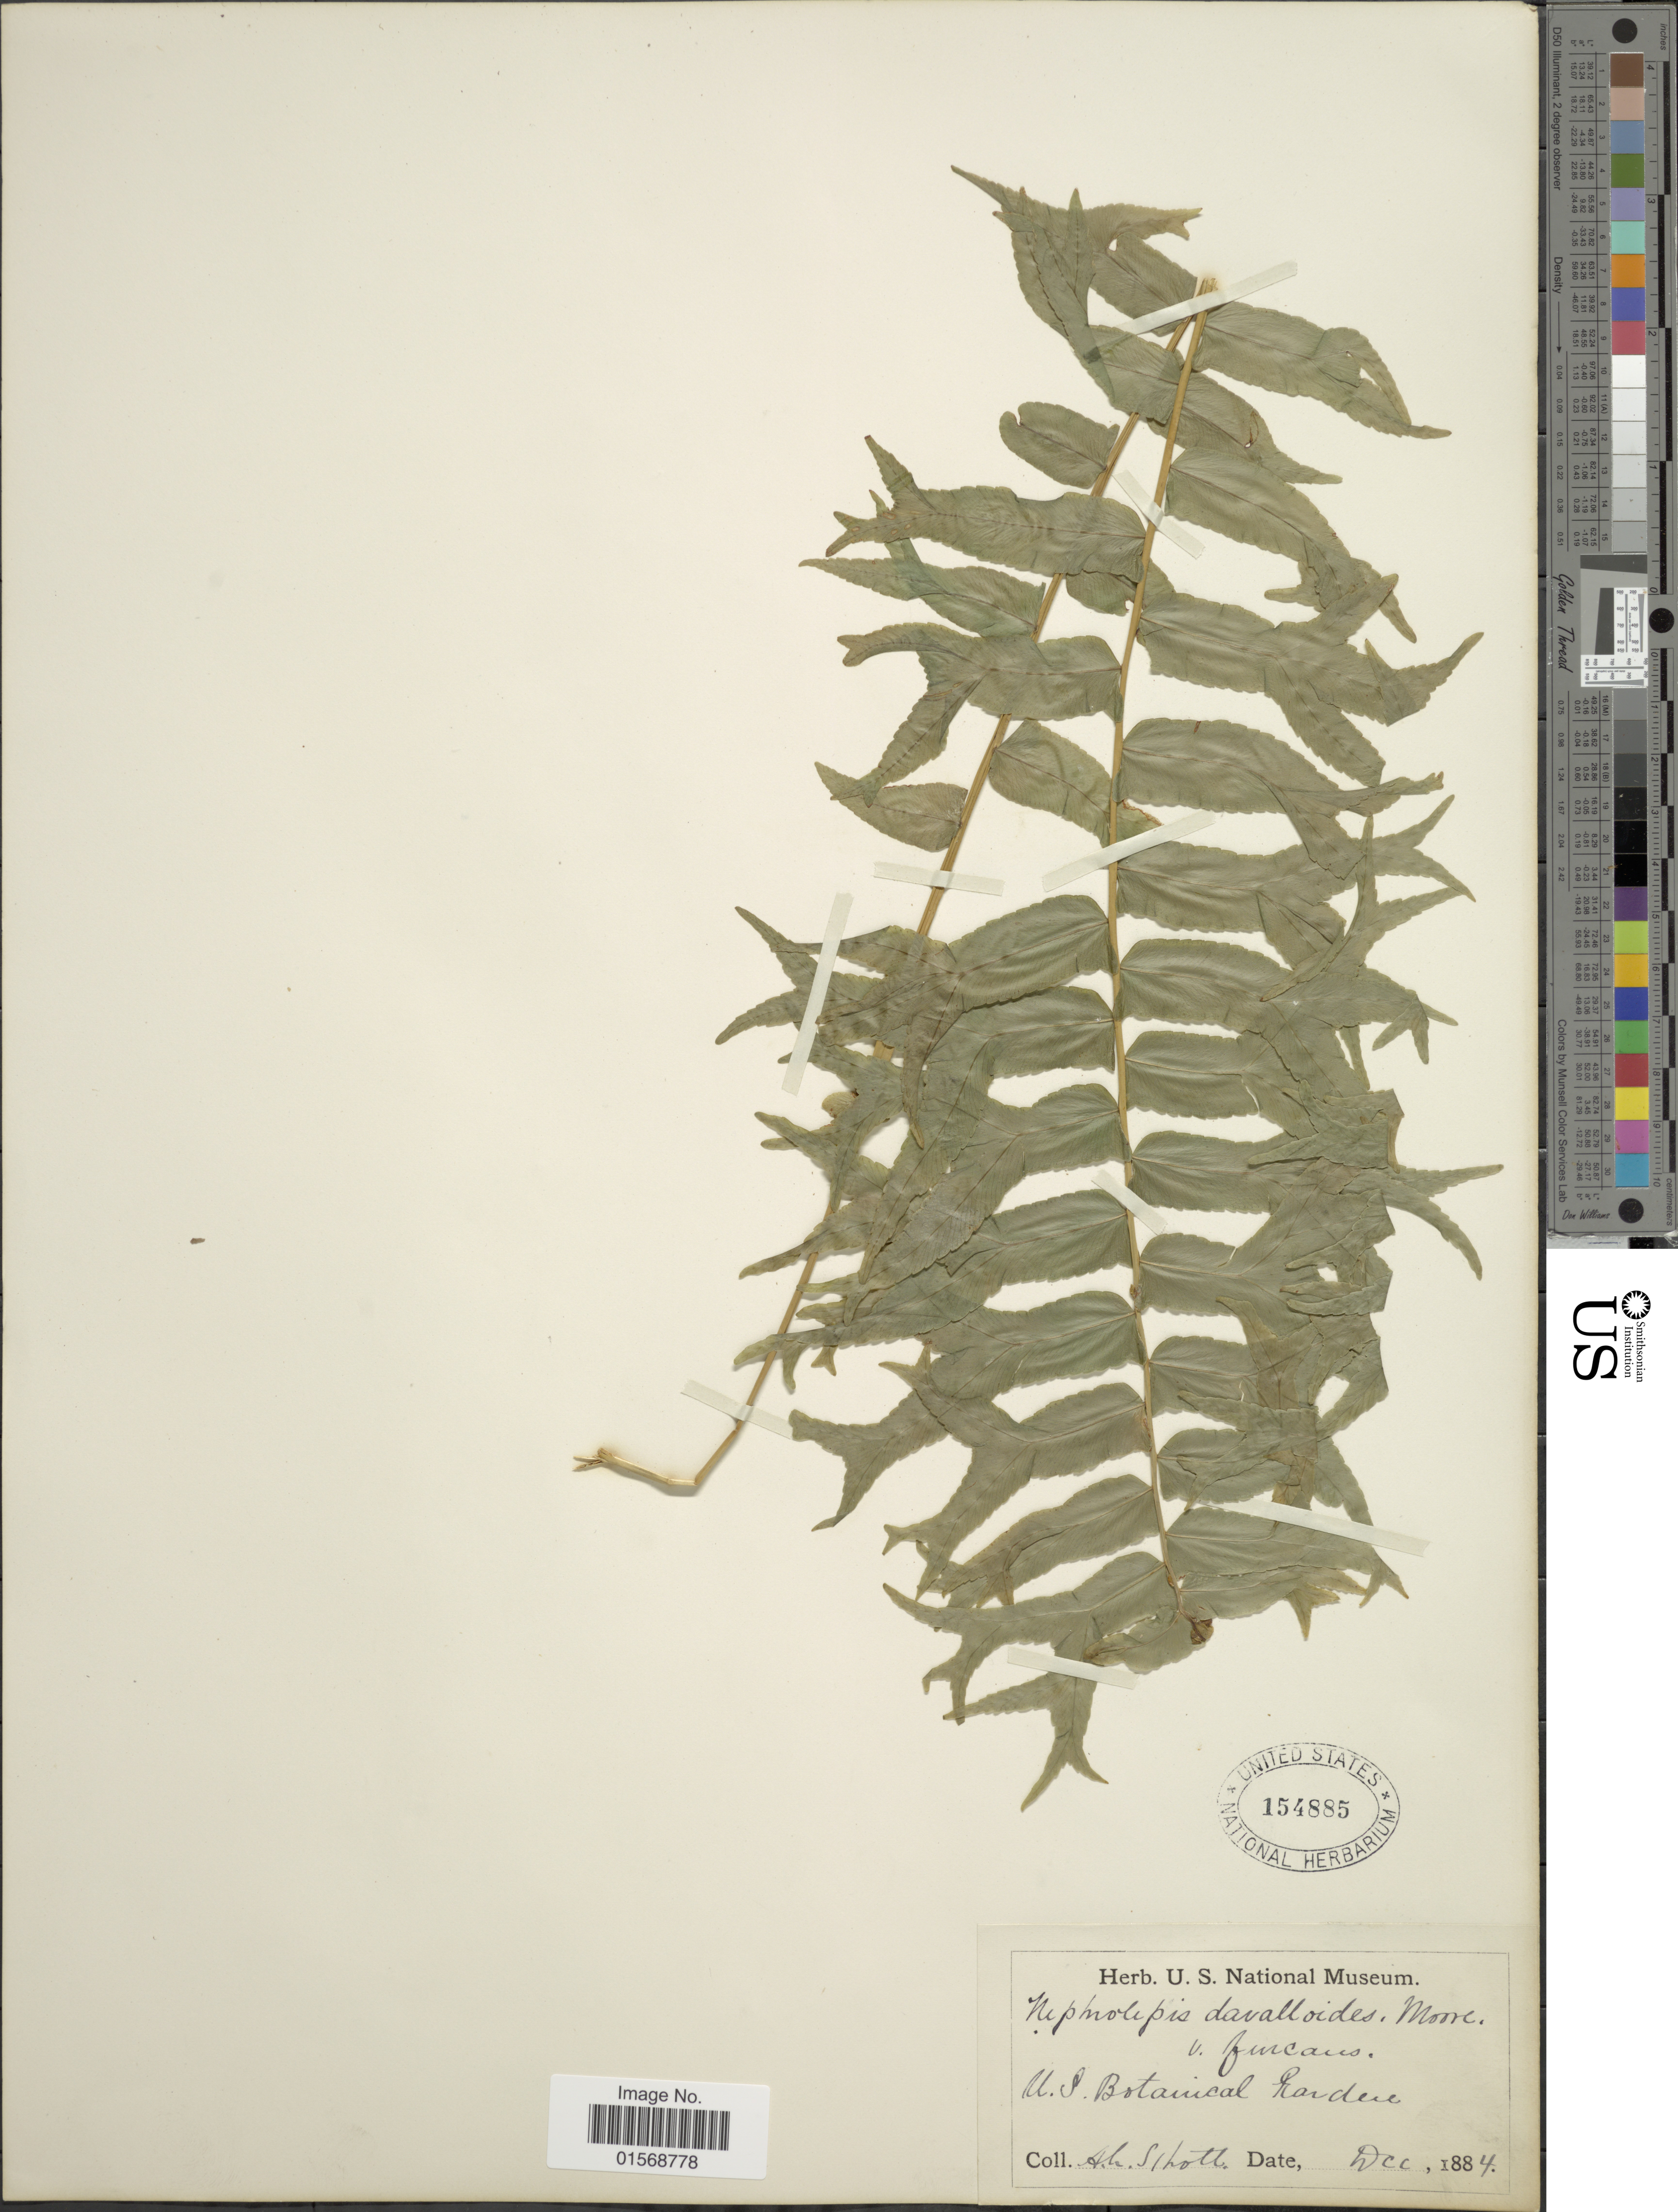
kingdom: Plantae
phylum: Tracheophyta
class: Polypodiopsida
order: Polypodiales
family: Nephrolepidaceae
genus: Nephrolepis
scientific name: Nephrolepis falcata 'Furcans'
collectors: A. L. Schott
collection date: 1884-12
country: United States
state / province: District of Columbia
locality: U.S. Botanical Garden.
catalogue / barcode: US 154885